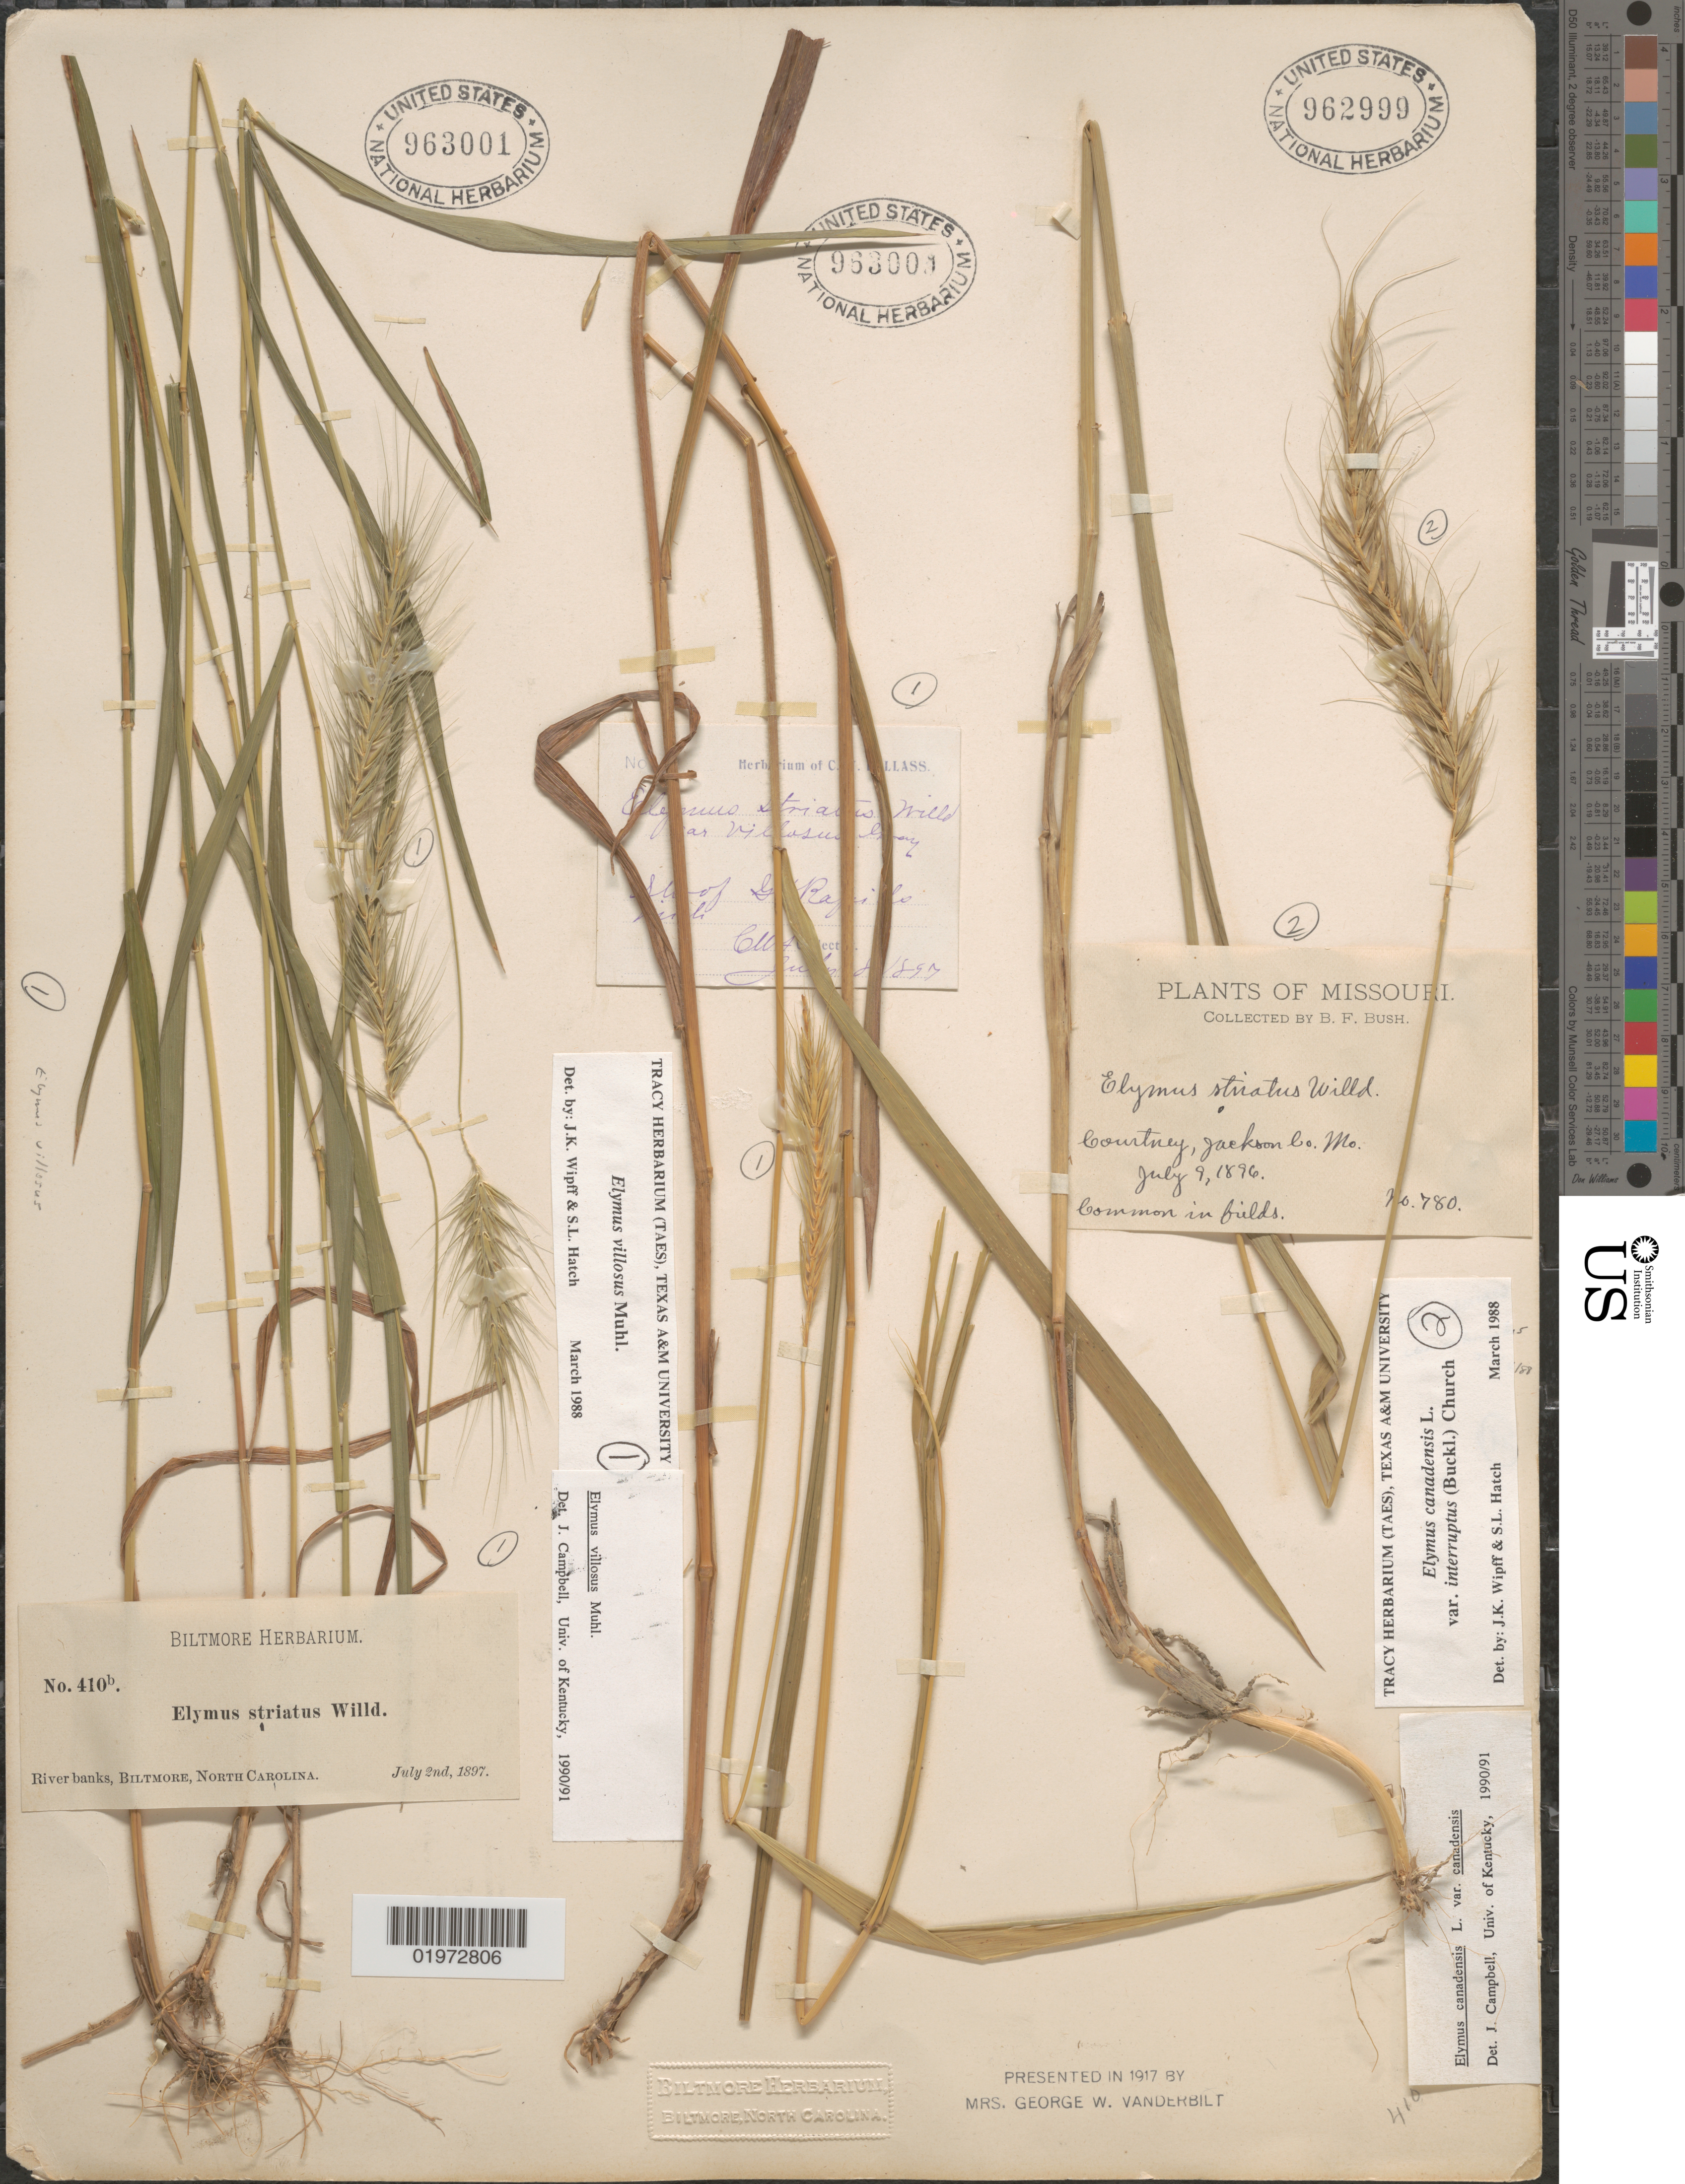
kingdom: Plantae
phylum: Tracheophyta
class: Liliopsida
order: Poales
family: Poaceae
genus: Elymus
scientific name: Elymus villosus var. arkansanus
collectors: C. Fallass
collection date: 1897-07-08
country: United States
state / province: Michigan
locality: Grand Rapids.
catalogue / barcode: US 963000-2